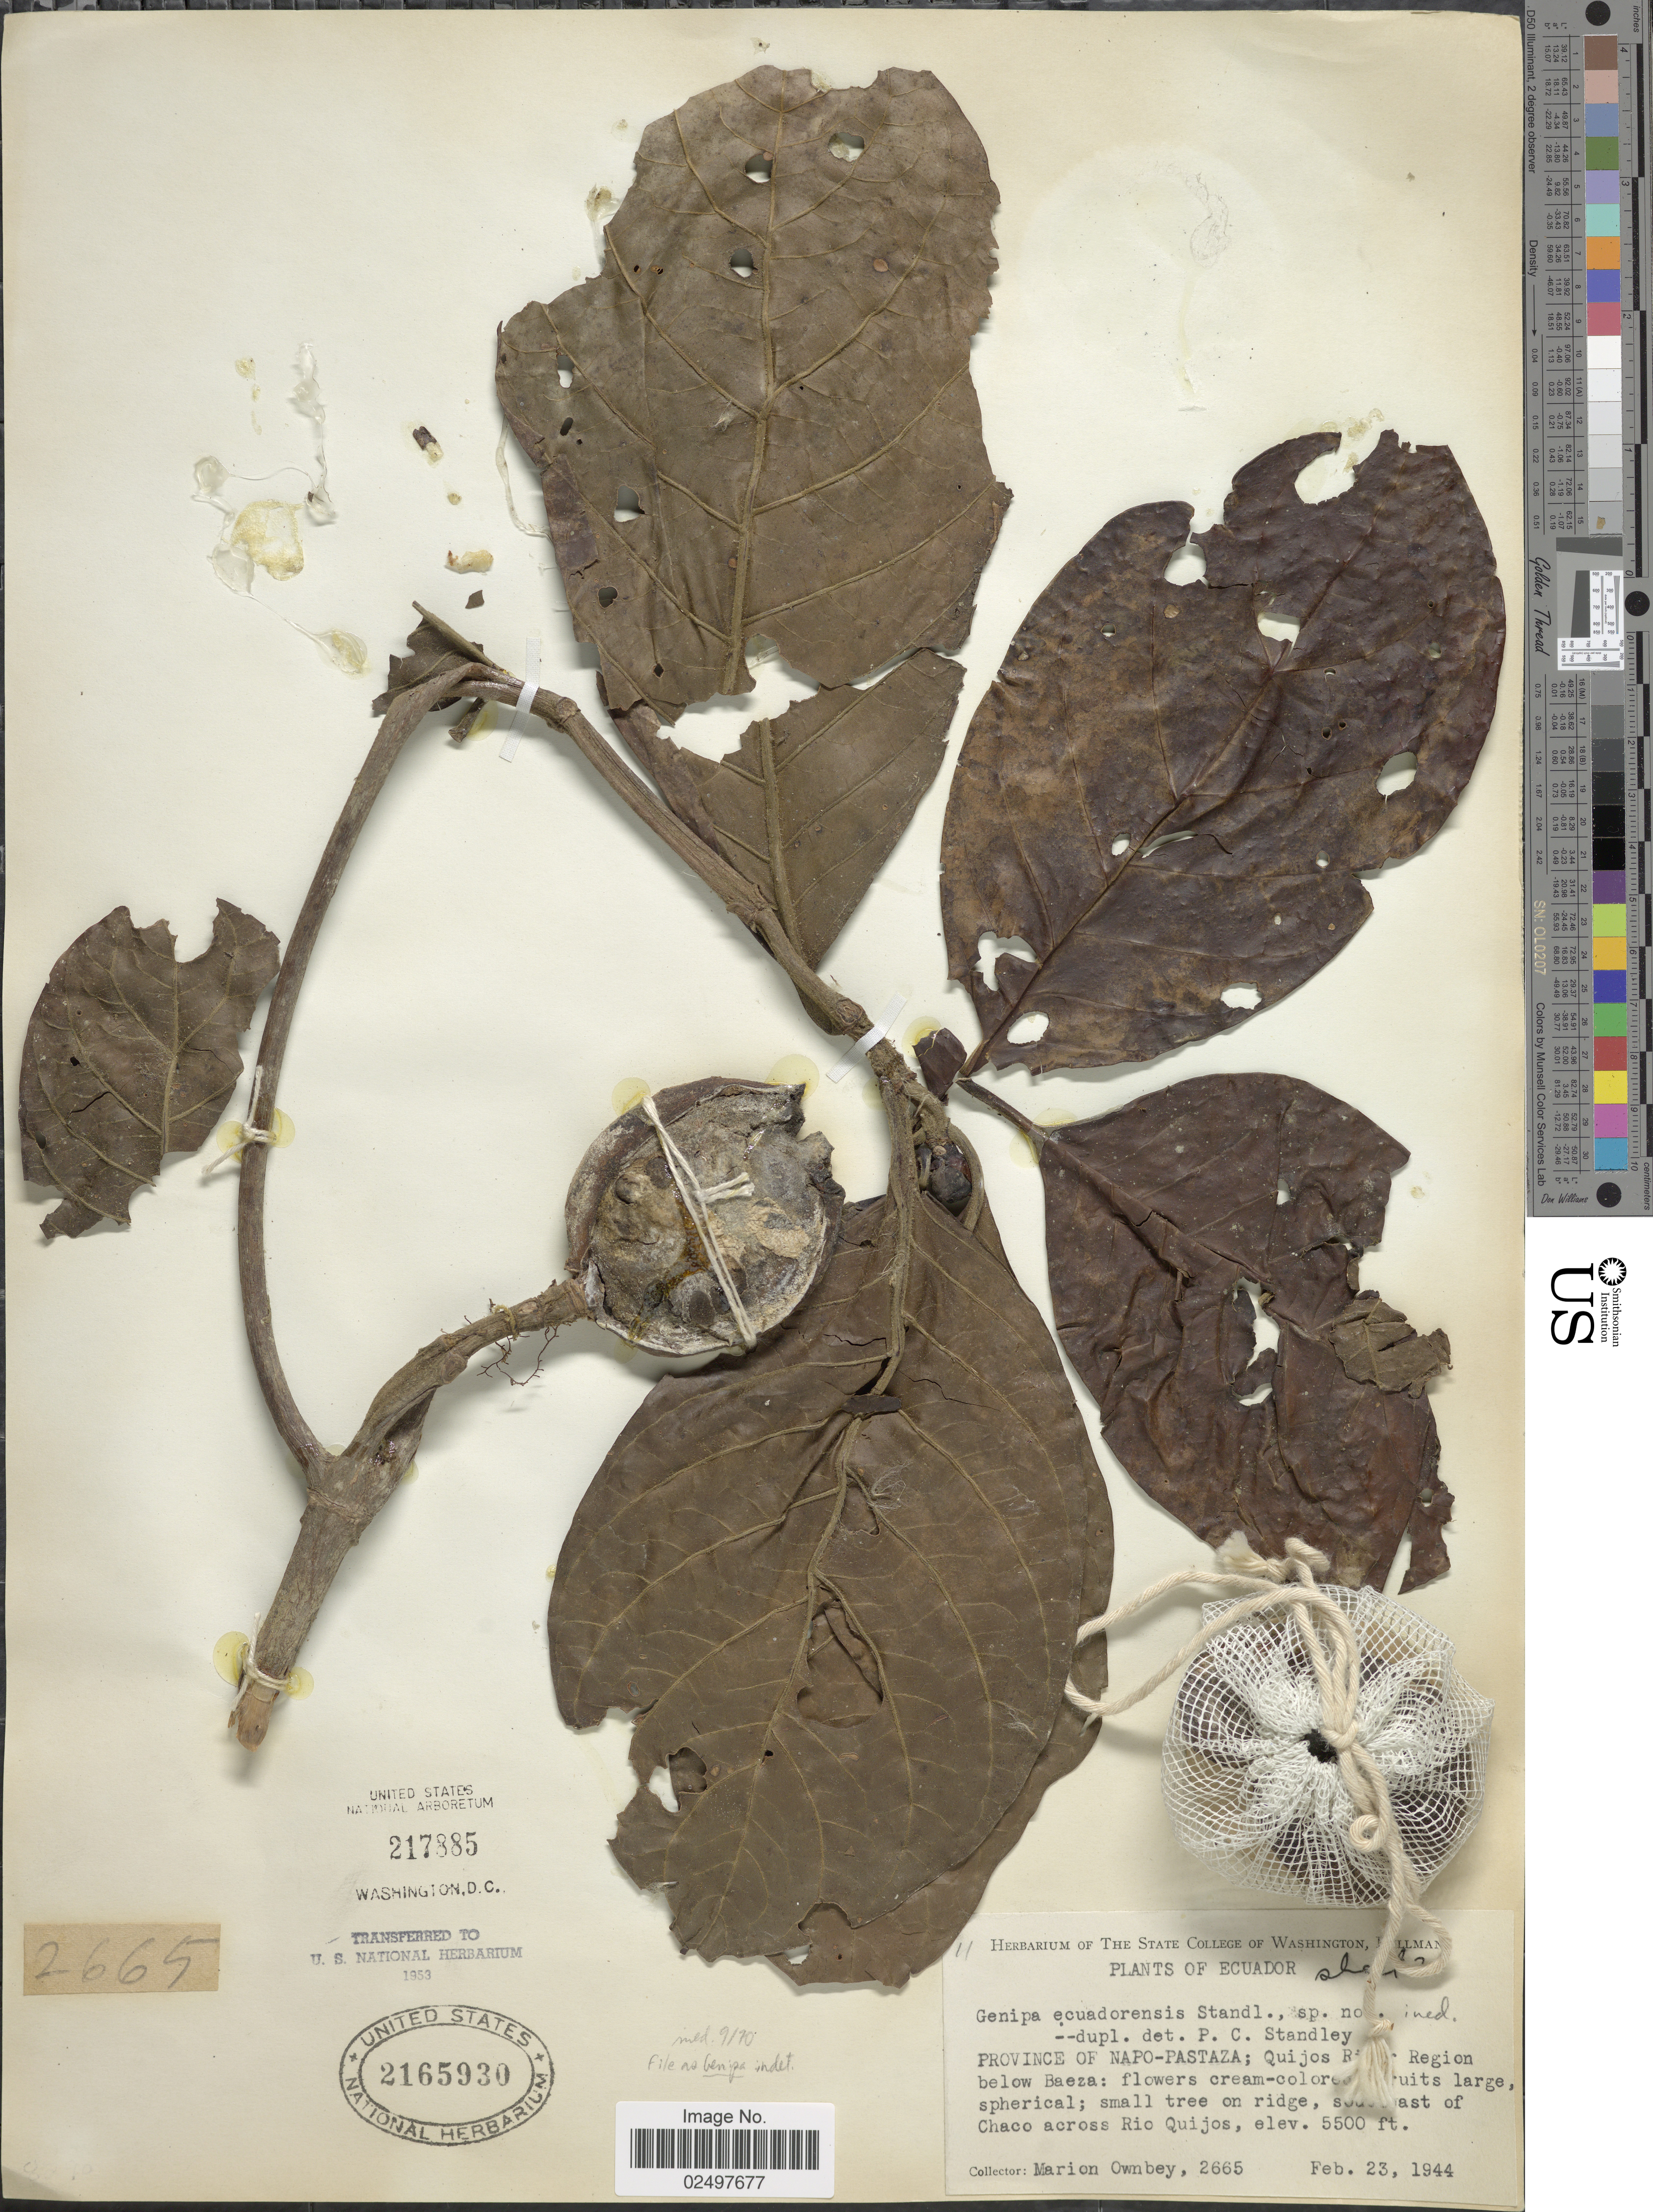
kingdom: Plantae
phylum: Tracheophyta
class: Magnoliopsida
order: Gentianales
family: Rubiaceae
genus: Genipa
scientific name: Genipa sp.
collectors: F. M. Ownbey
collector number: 2665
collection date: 1944-02-23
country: Ecuador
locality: Province of Napo-Pastaza: Quijos River Region below Baeza, south east of Chaco across Rio Quijos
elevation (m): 1676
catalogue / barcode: US 2165930